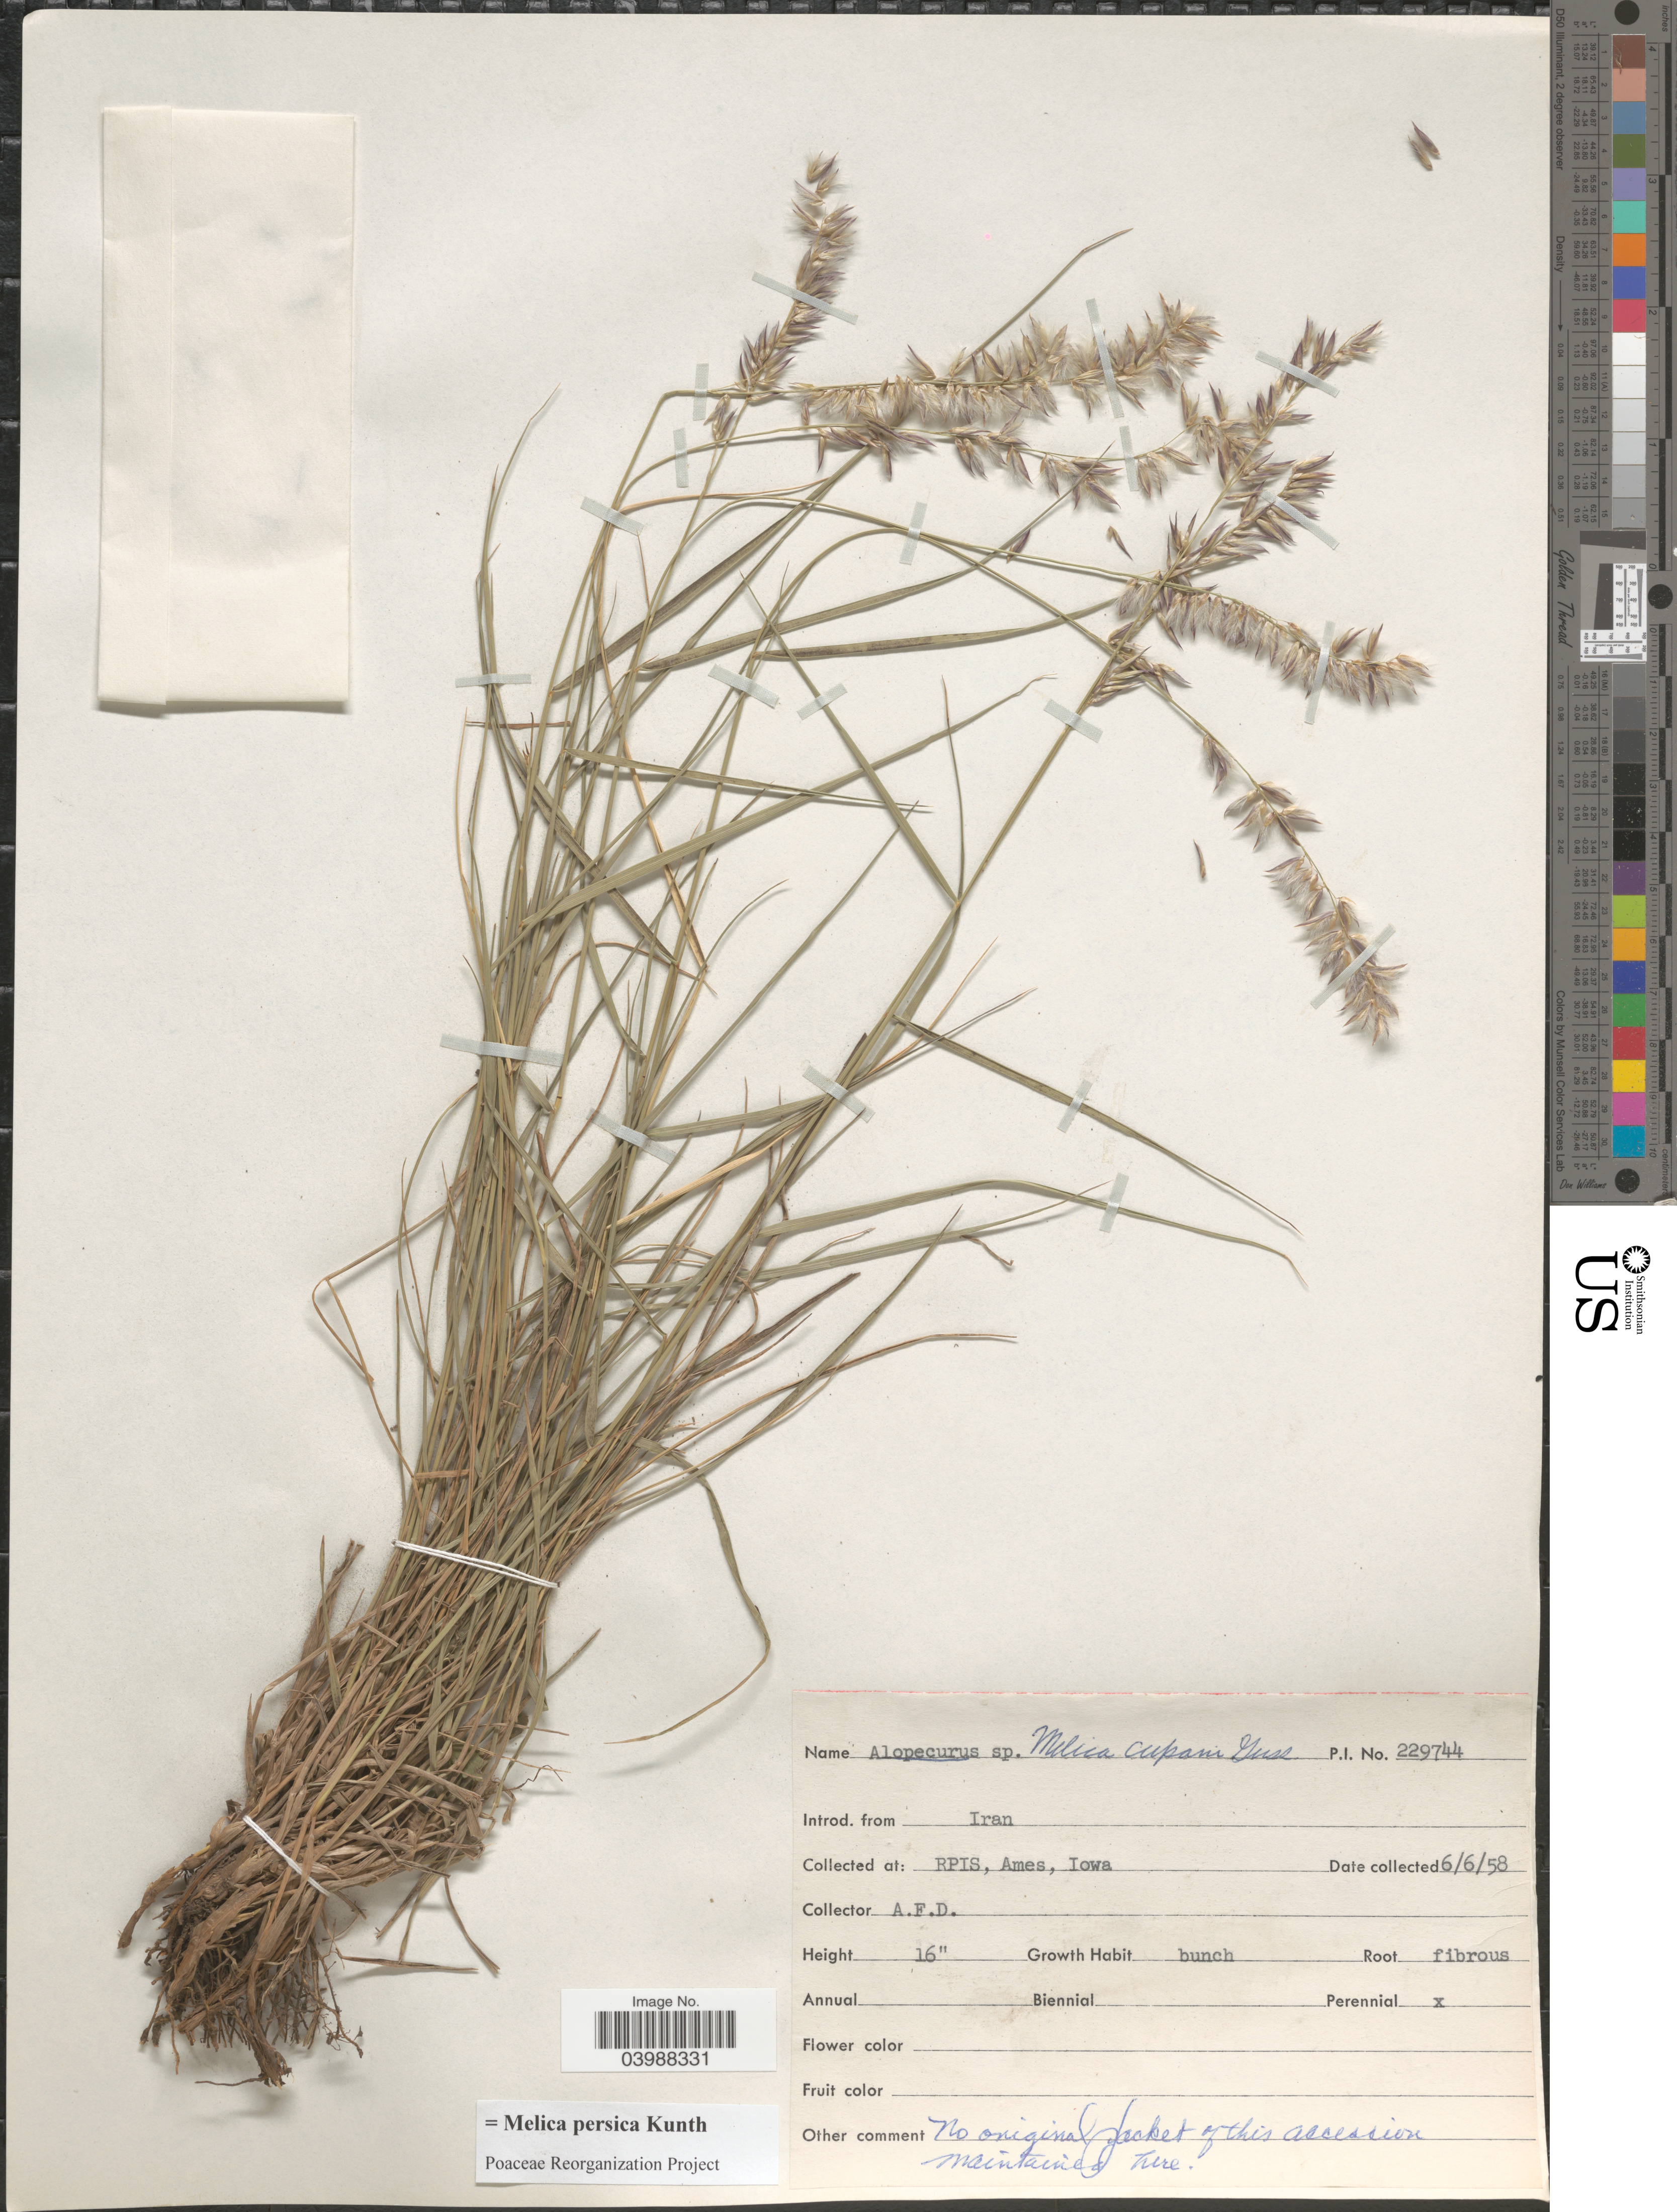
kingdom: Plantae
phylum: Tracheophyta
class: Liliopsida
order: Poales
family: Poaceae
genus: Melica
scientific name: Melica persica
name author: Kunth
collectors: A. D.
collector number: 229744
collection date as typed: Transcribed d/m/y: 6/6/58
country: United States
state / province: Iowa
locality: RPIS, Ames.